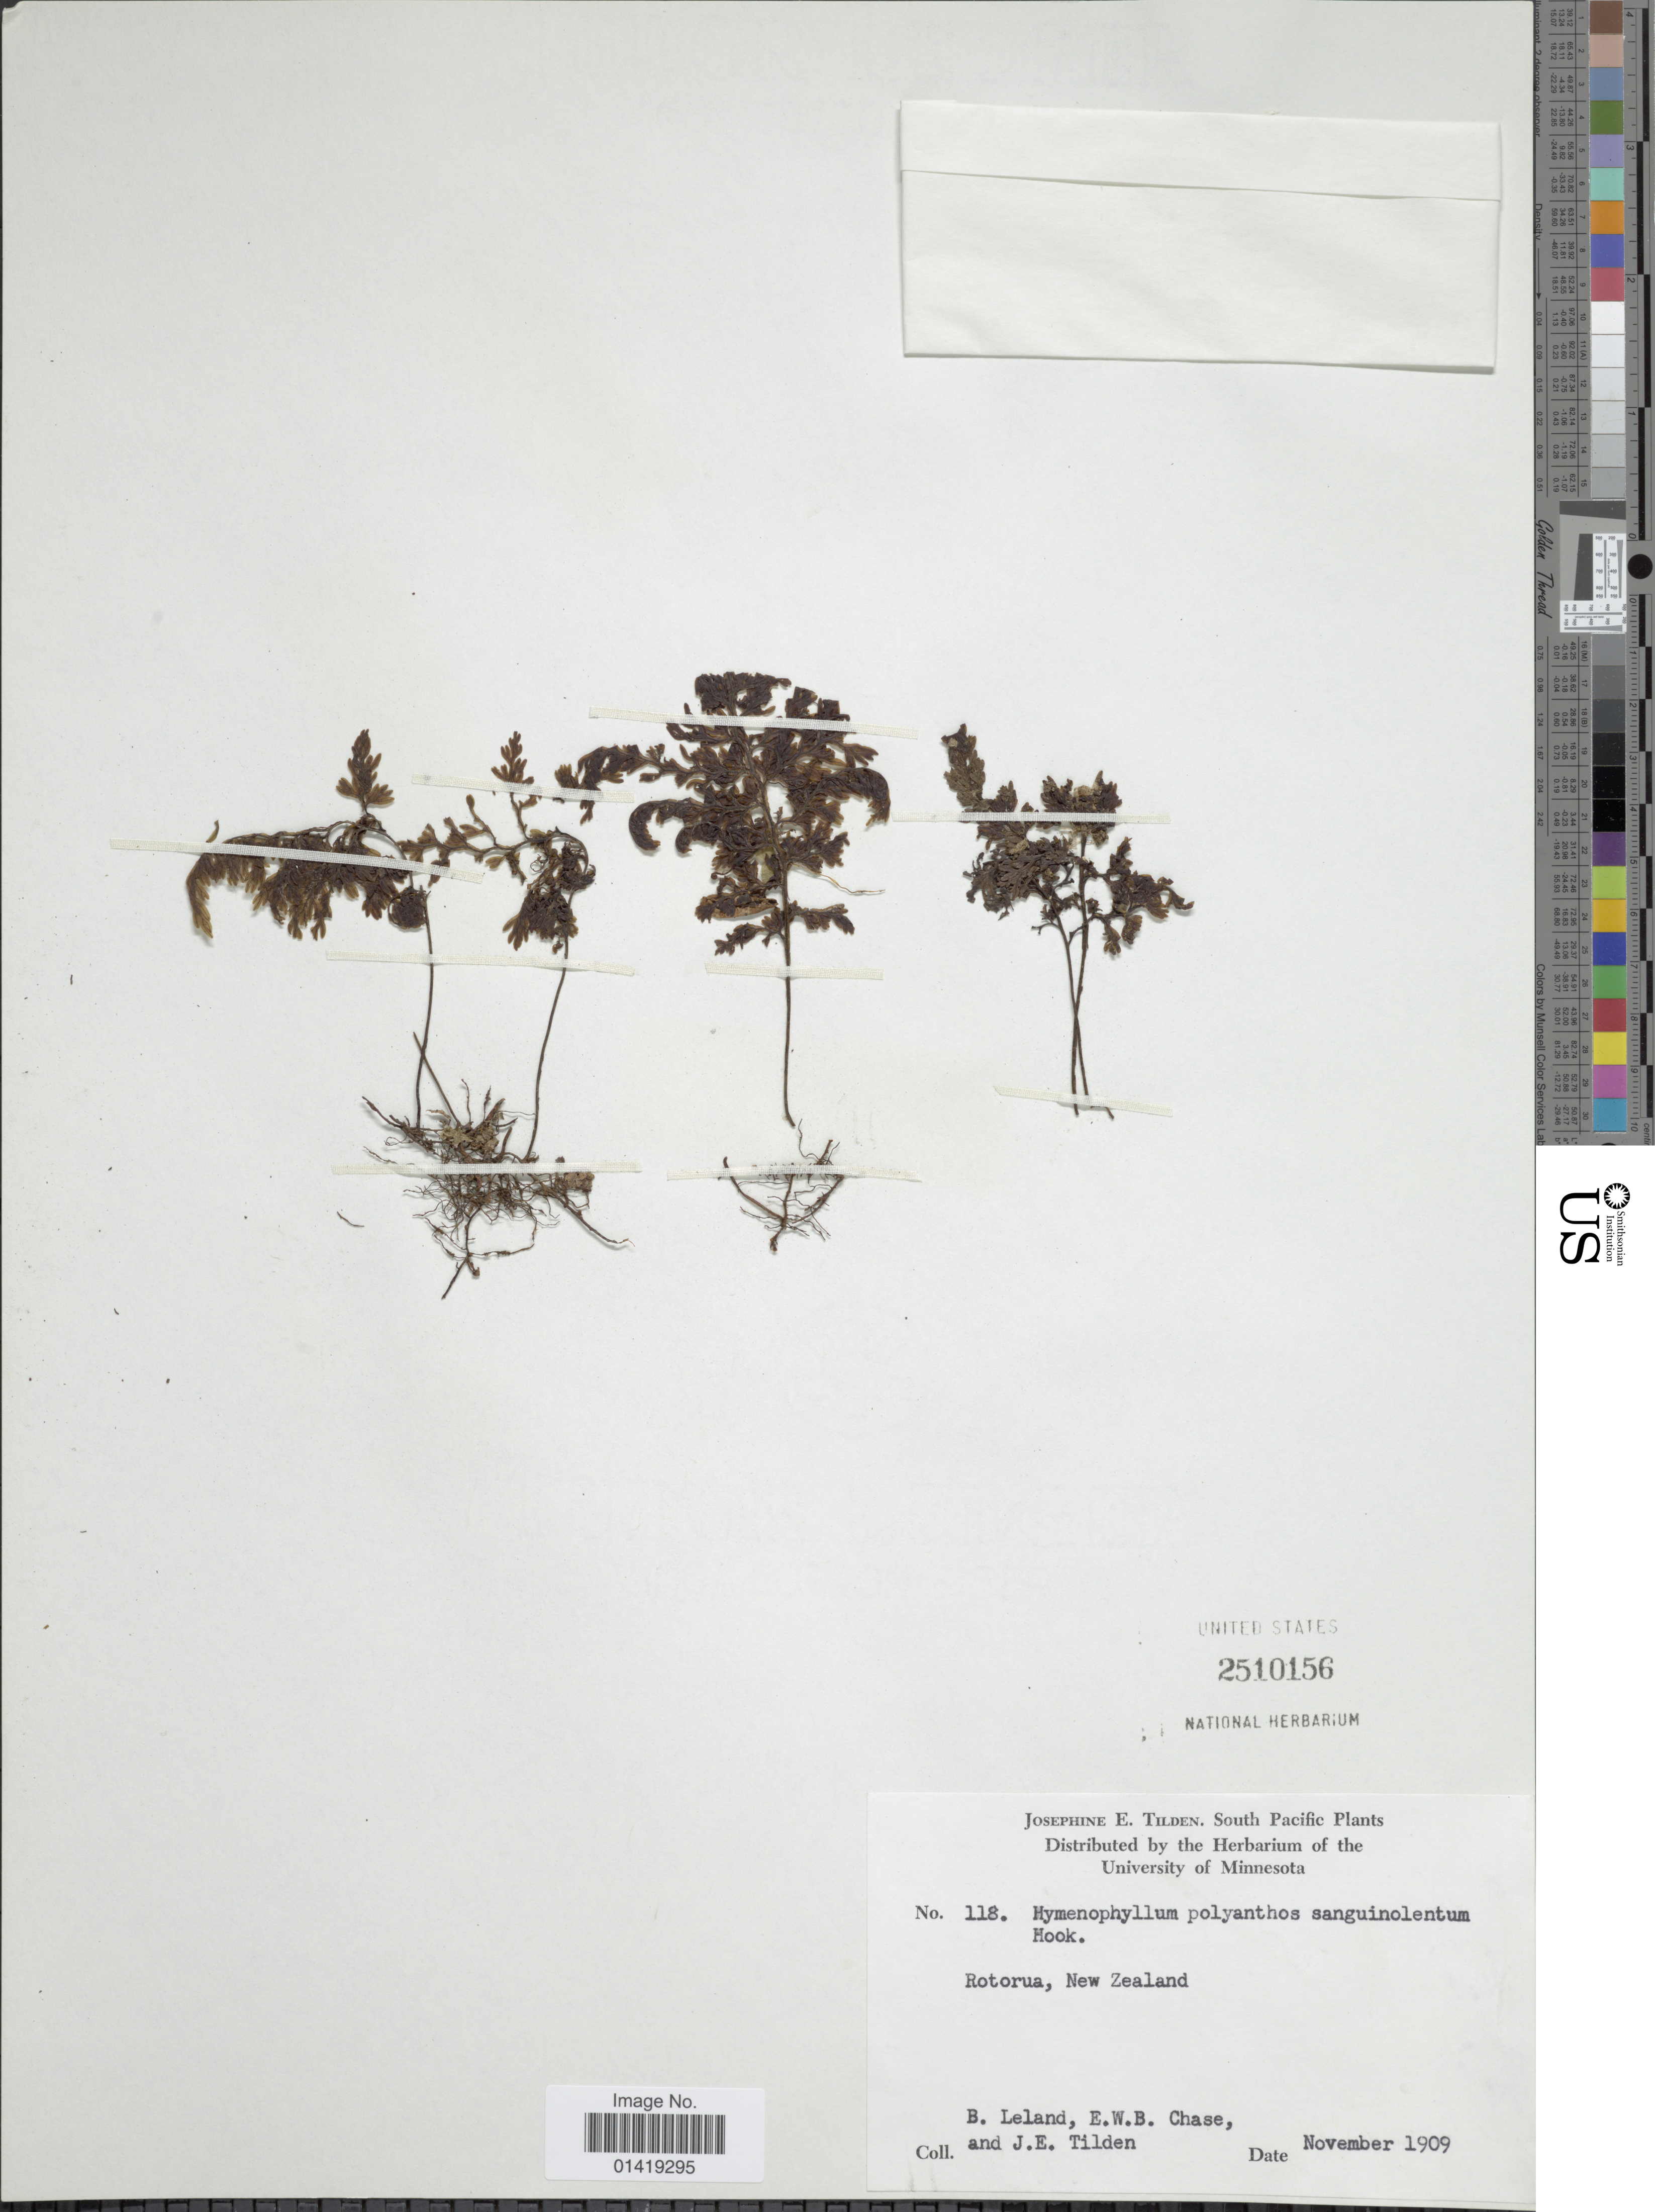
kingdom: Plantae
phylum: Tracheophyta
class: Polypodiopsida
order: Hymenophyllales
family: Hymenophyllaceae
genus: Hymenophyllum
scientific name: Hymenophyllum sanguinolentum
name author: (G. Forst.) Sw.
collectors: B. Leland, E. W. Chase & J. E. Tilden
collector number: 118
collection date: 1909-11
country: New Zealand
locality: Rotorua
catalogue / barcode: US 2510156